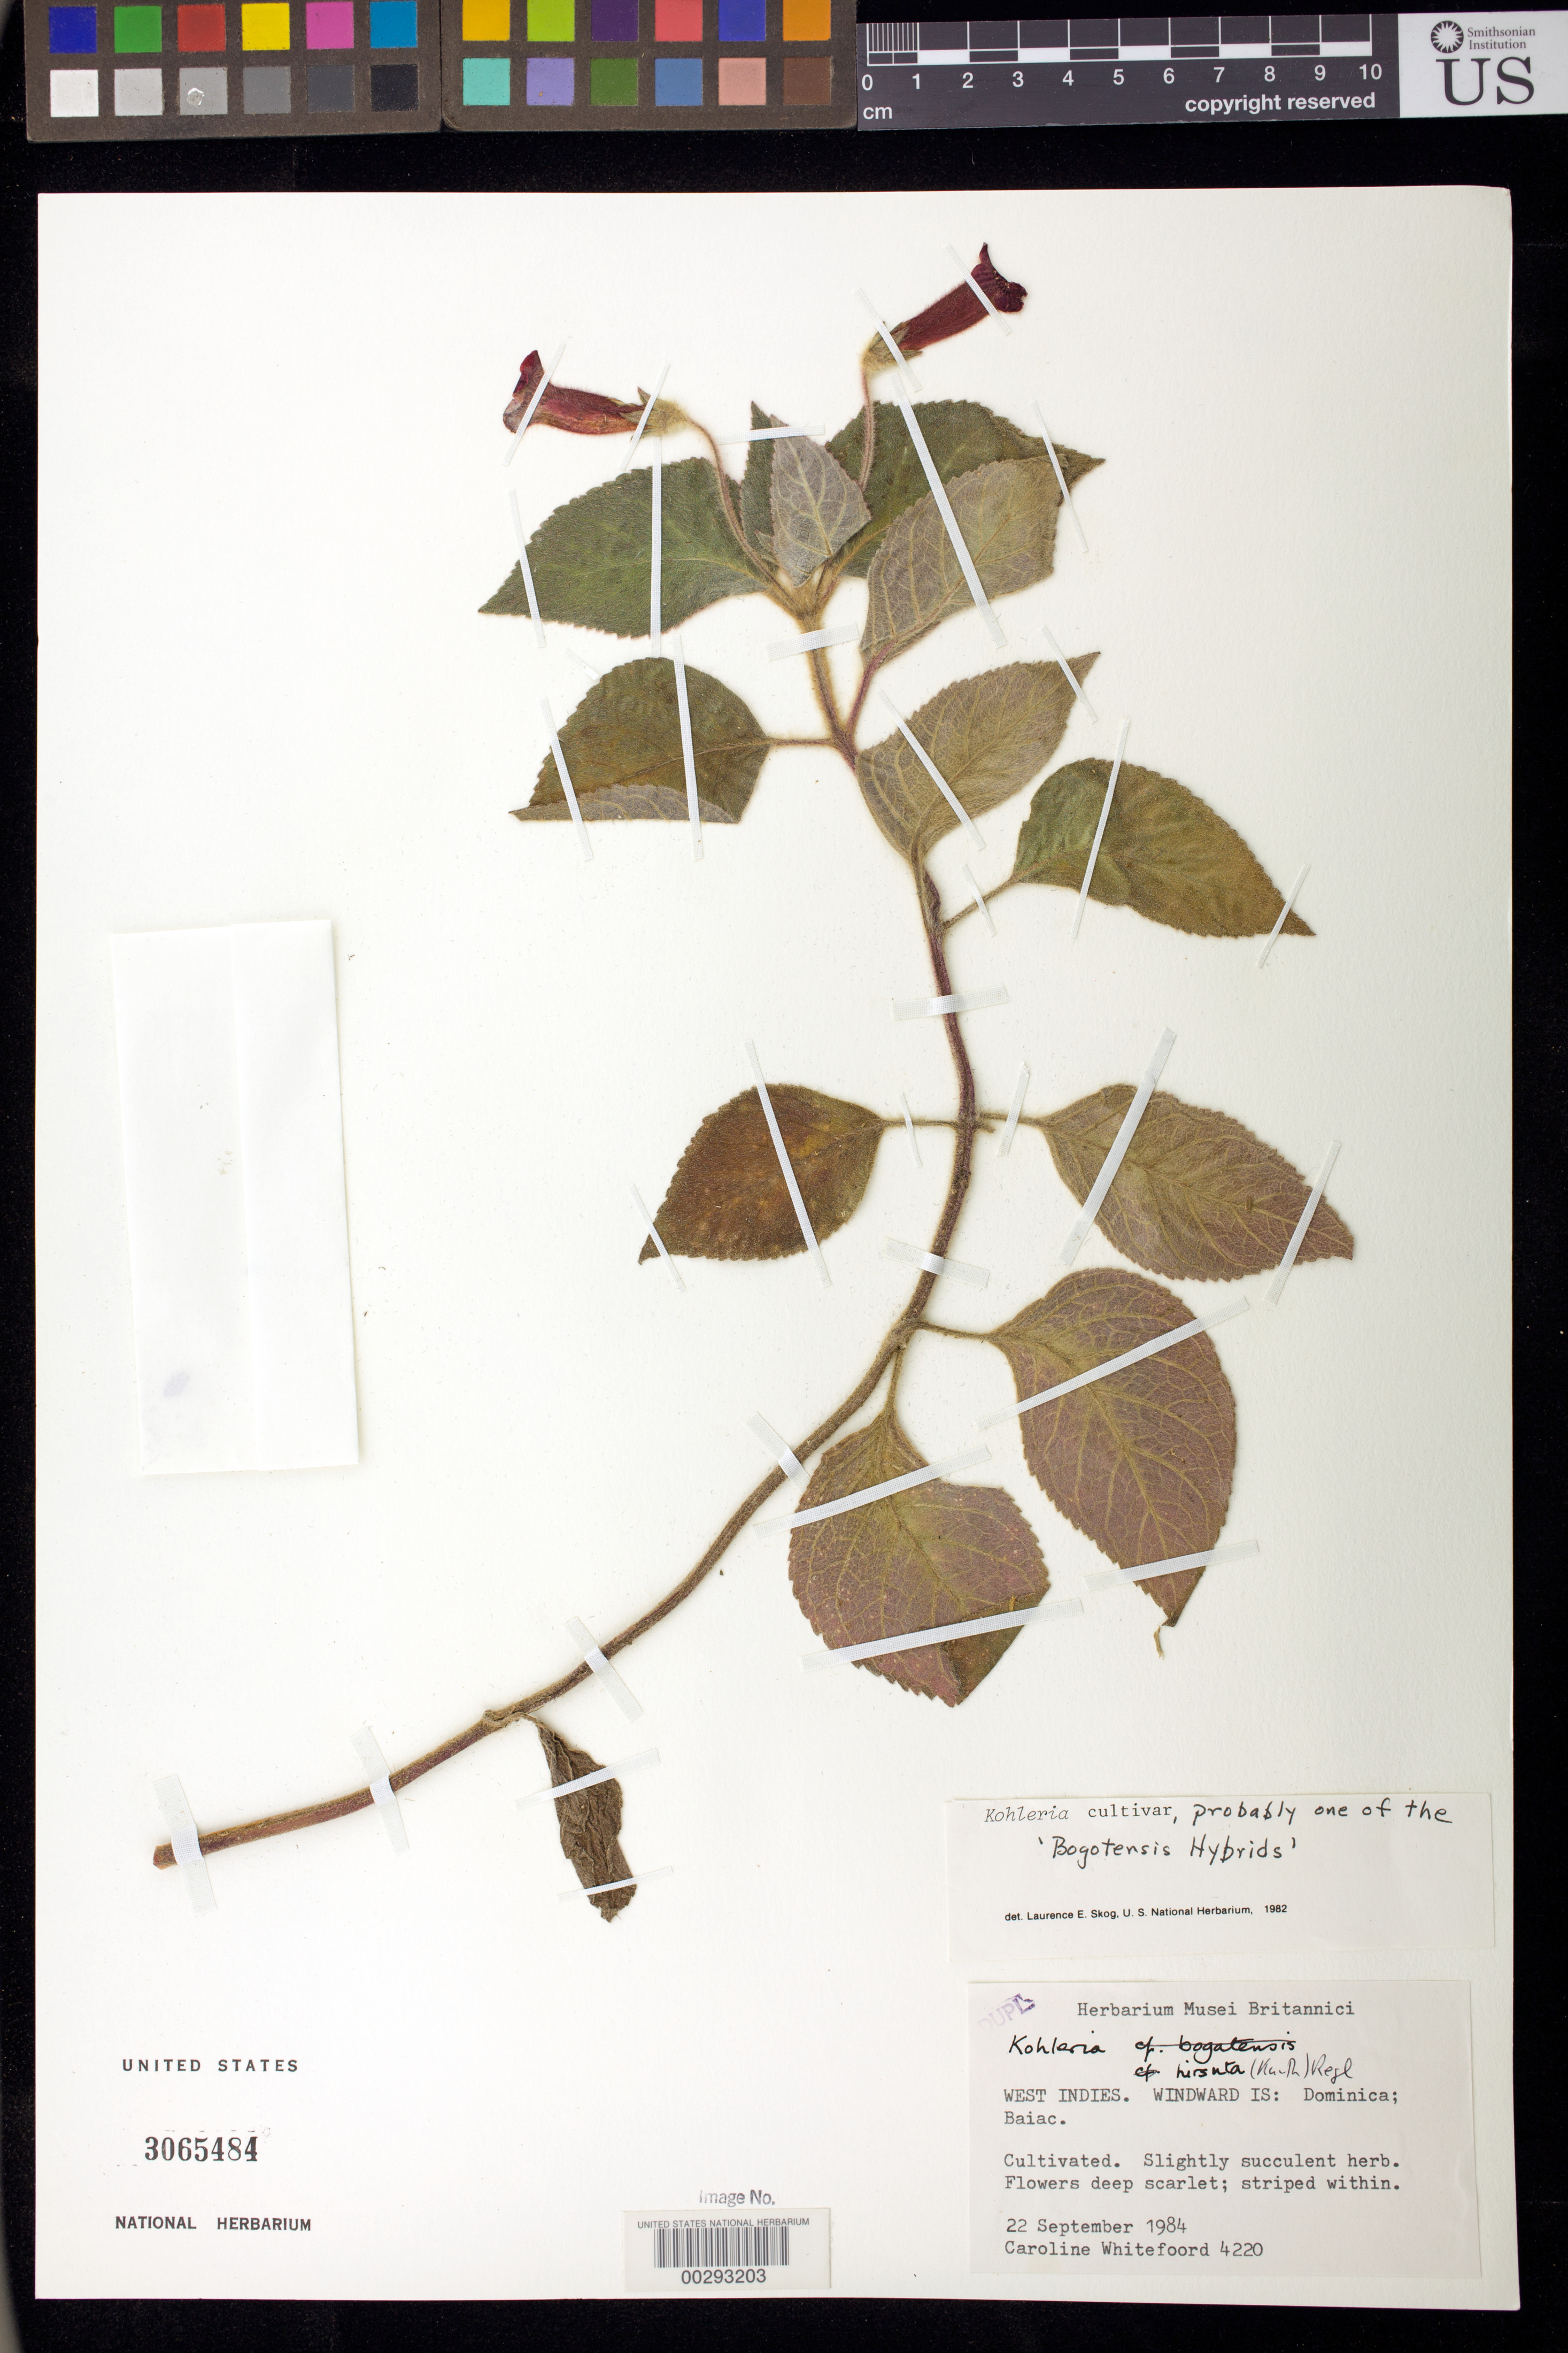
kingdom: Plantae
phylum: Tracheophyta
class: Magnoliopsida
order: Lamiales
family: Gesneriaceae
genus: Kohleria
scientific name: Kohleria hybrid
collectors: C. Whitefoord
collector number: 4220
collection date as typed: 22 Sep 1984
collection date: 1984-09-22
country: Dominica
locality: Dominica: Baiac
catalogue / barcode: US 3065484